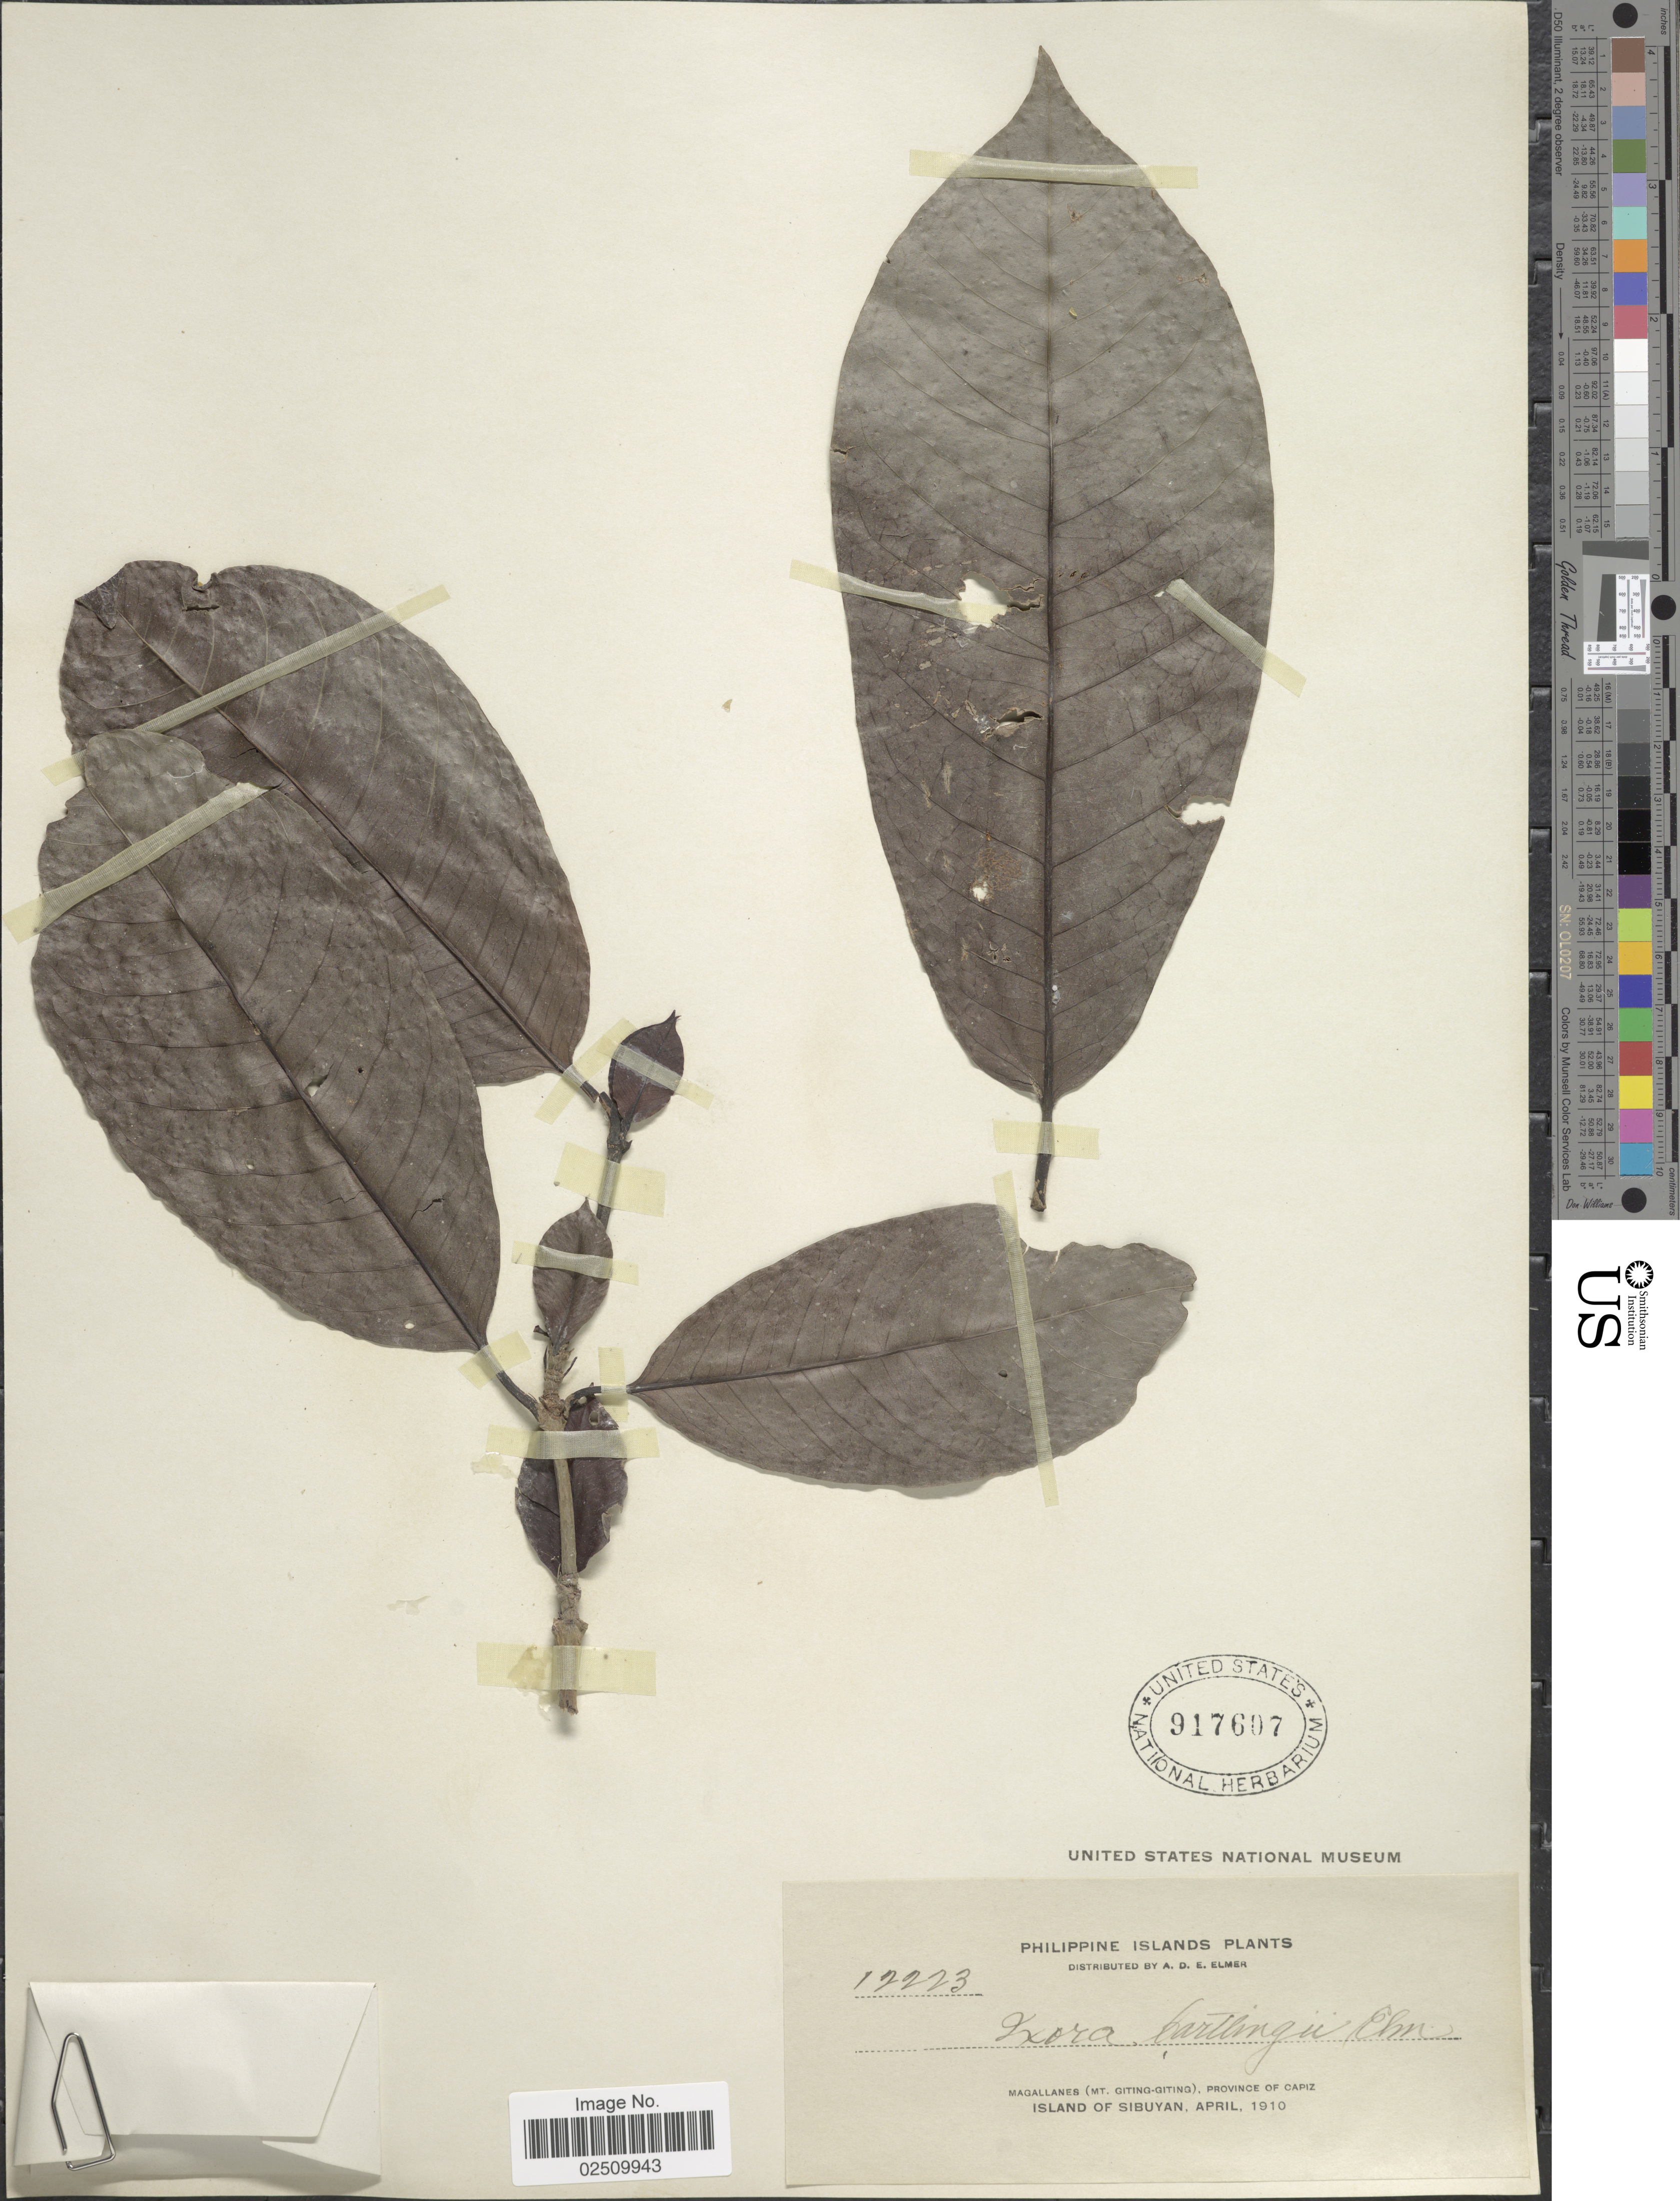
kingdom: Plantae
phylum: Tracheophyta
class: Magnoliopsida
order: Gentianales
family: Rubiaceae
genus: Ixora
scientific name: Ixora bartlingii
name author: Elmer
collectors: A. D. E. Elmer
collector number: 12223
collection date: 1910-04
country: Philippines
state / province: Western Visayas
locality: Philippine Islands. Magallanes (Mt. Giting-Giting), Province of Capiz. Island of Sibuyan.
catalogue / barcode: US 917607